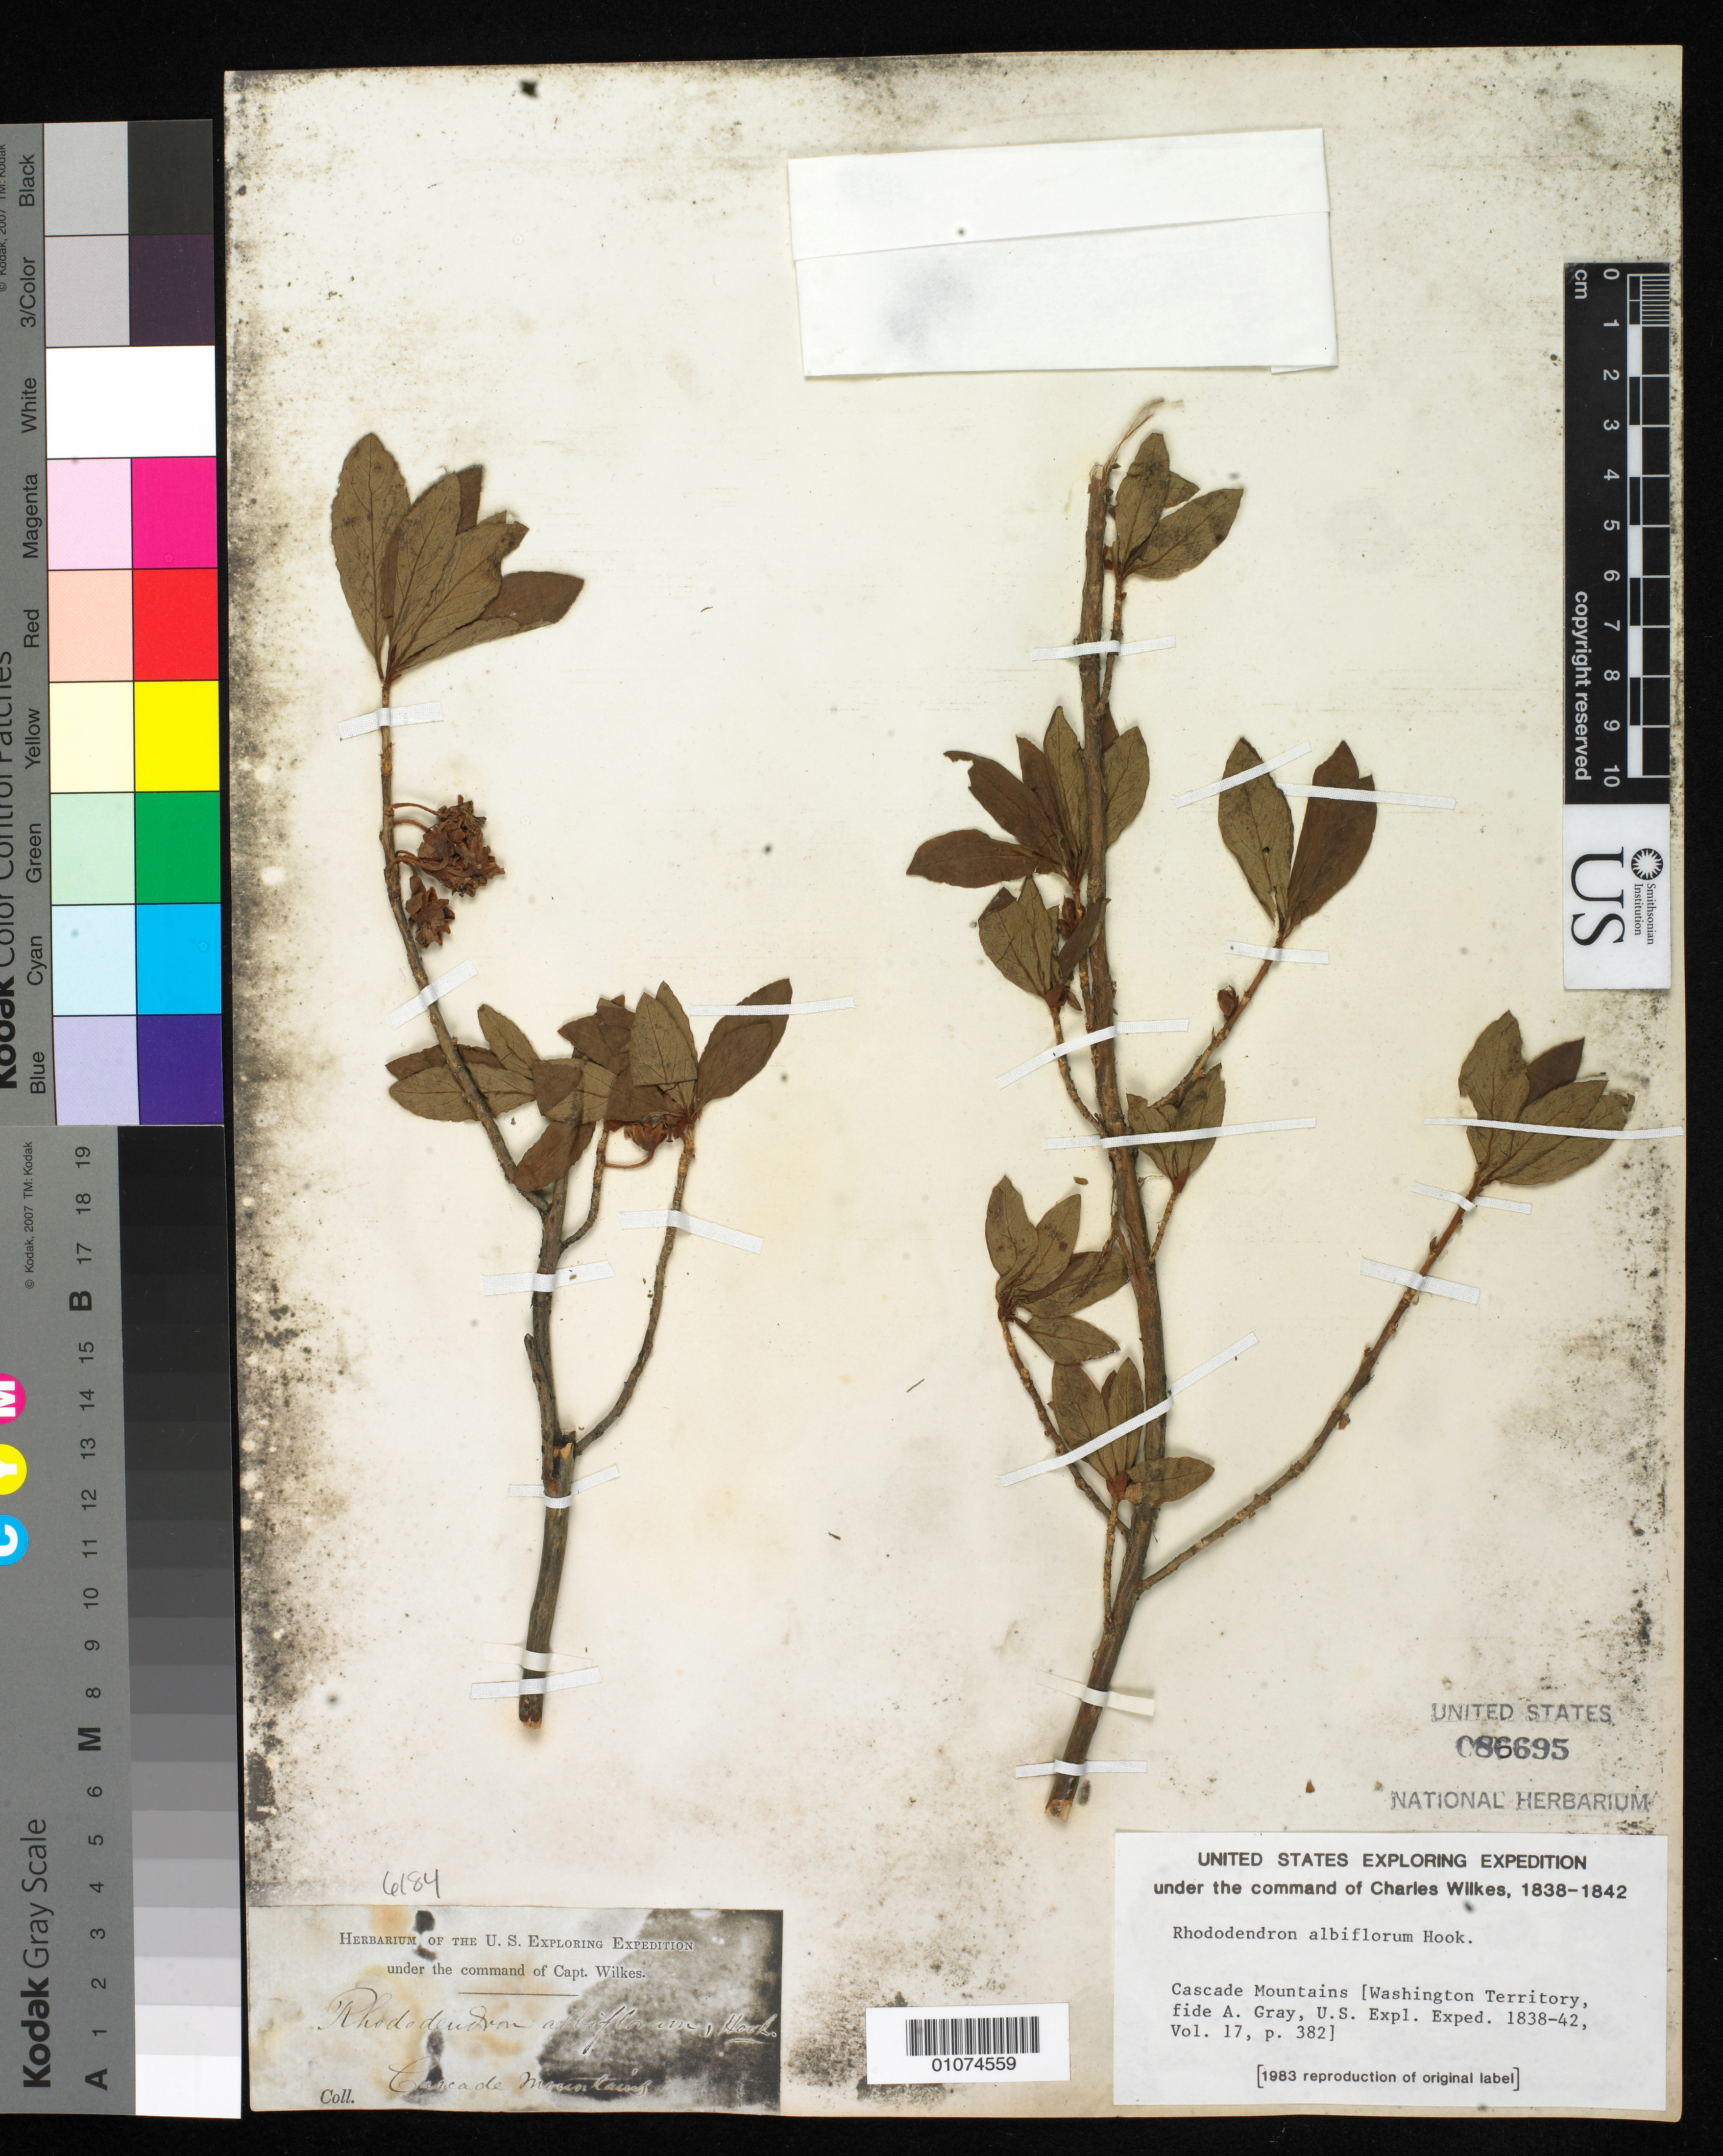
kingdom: Plantae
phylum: Tracheophyta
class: Magnoliopsida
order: Ericales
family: Ericaceae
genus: Rhododendron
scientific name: Rhododendron albiflorum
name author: Hook.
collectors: Wilkes Explor. Exped.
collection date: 1838/1842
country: United States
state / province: Washington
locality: Cascade mountains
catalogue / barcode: US 86695